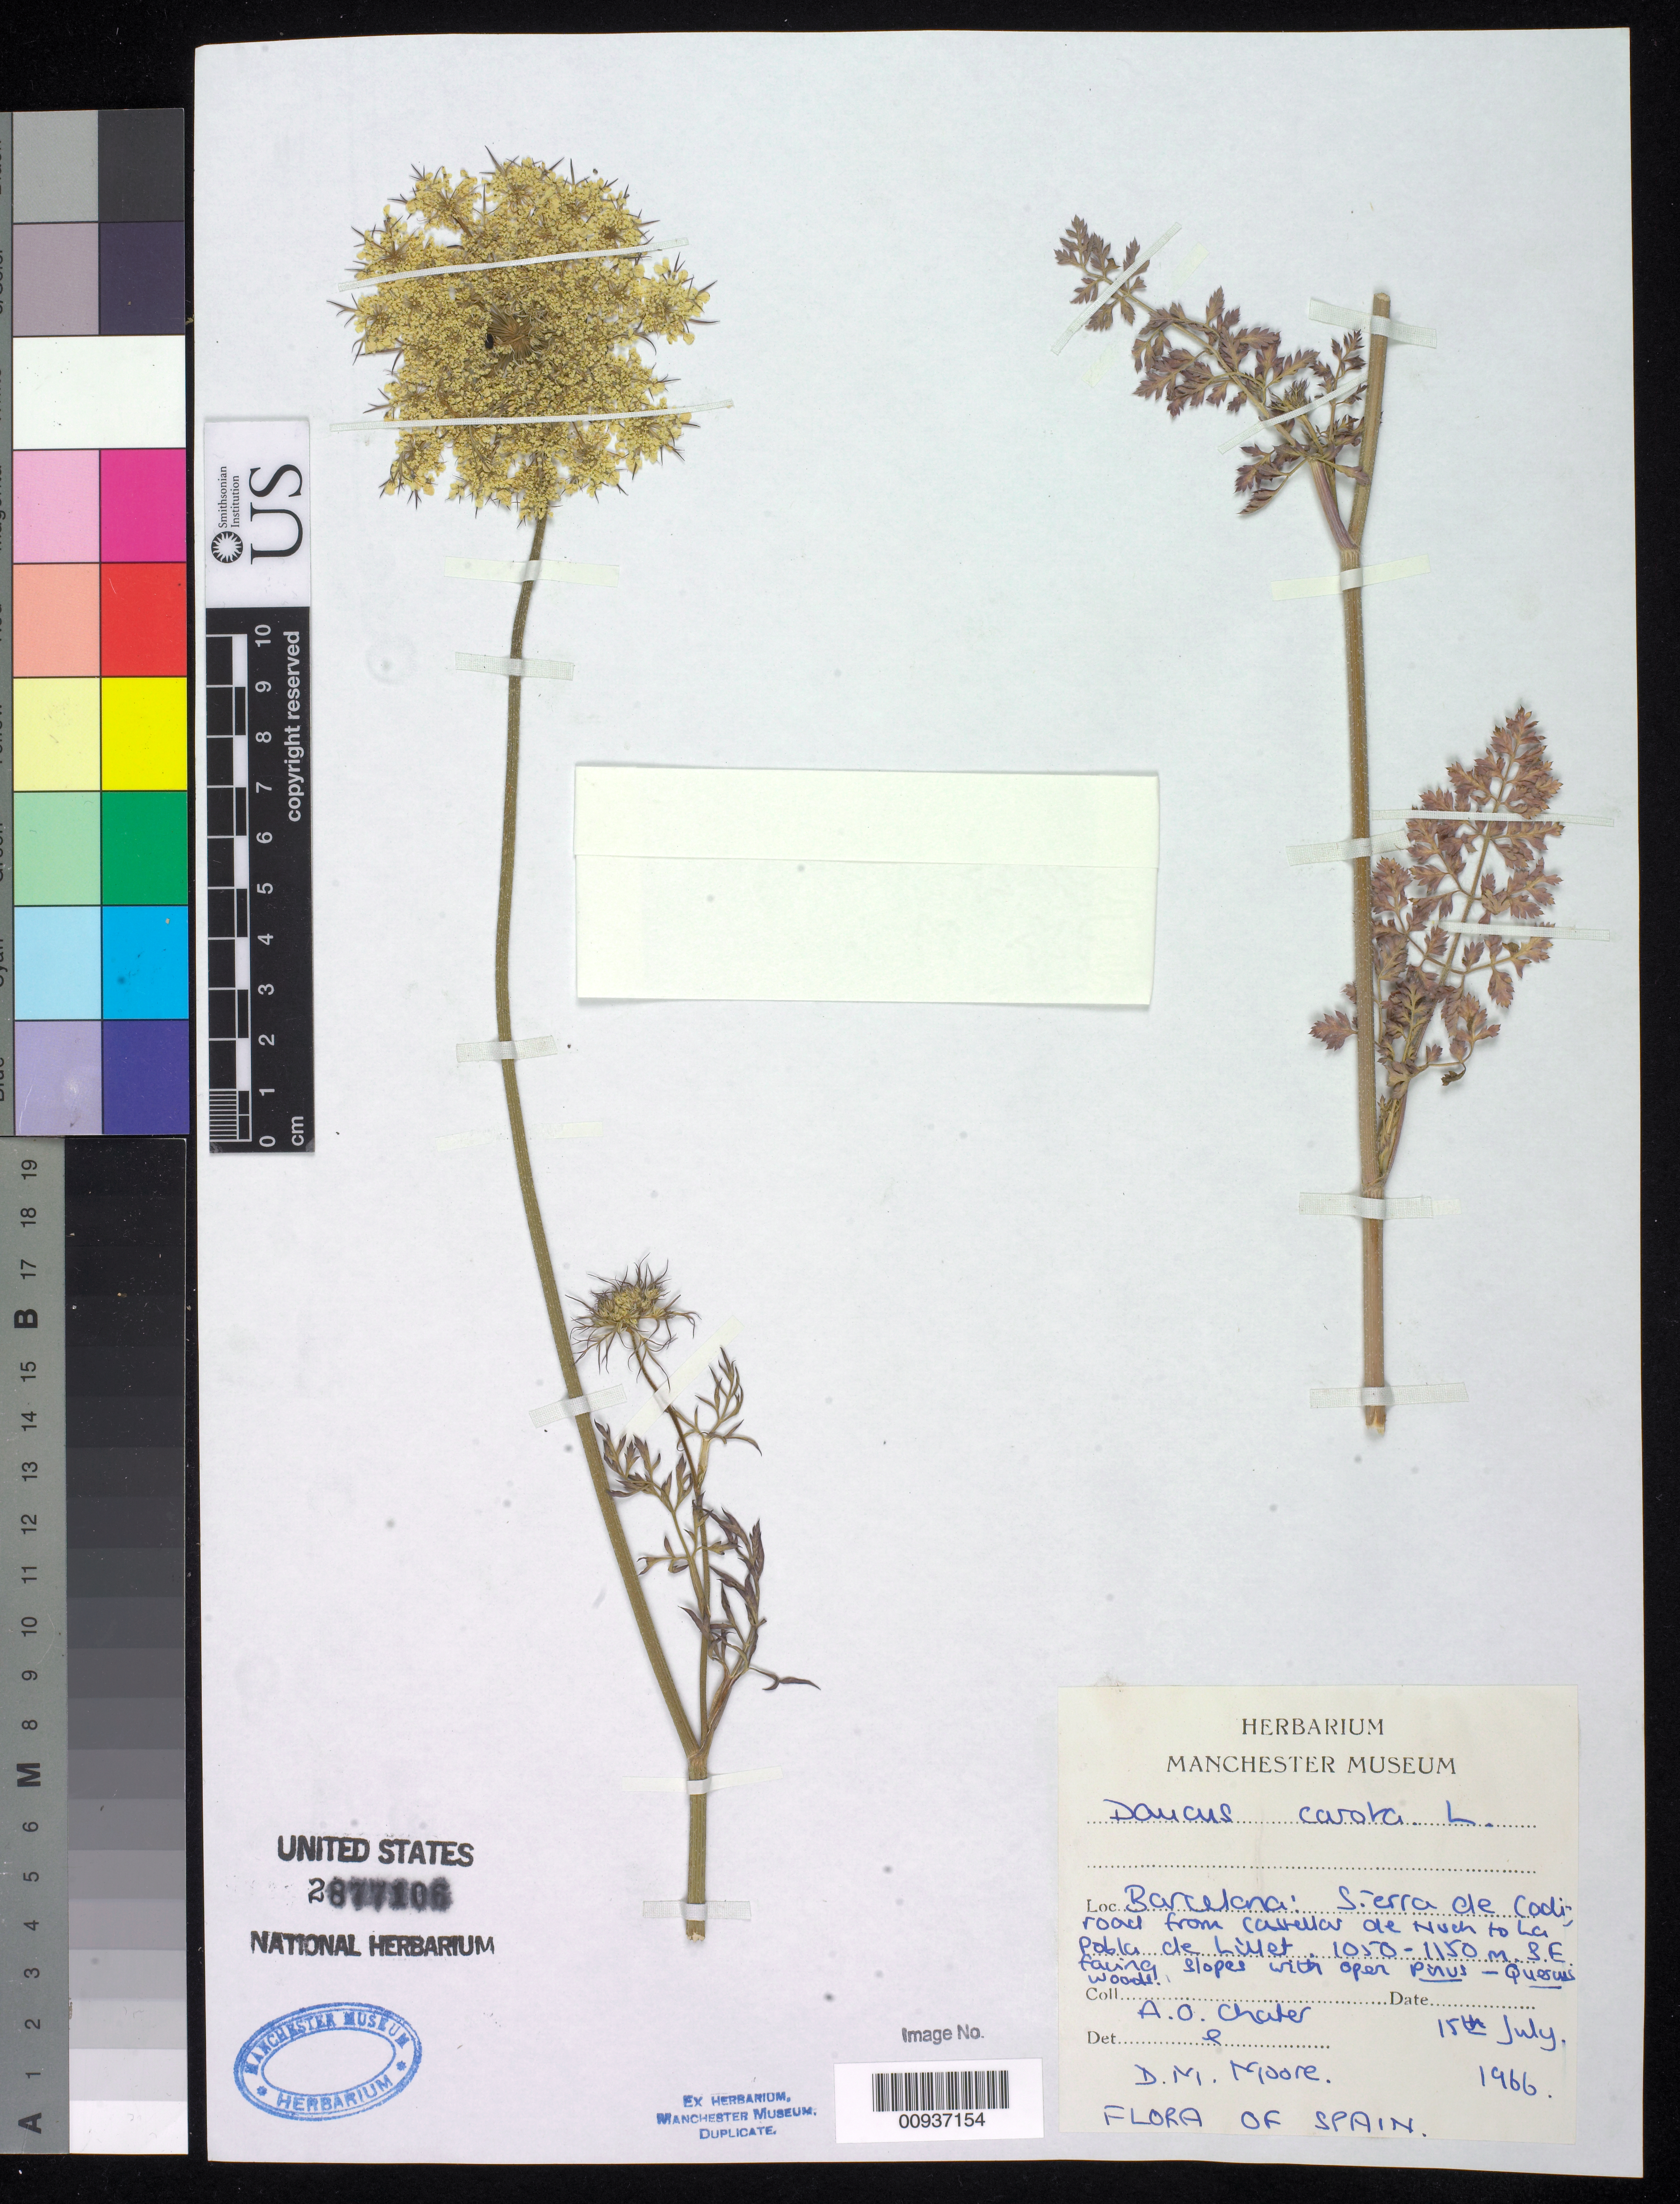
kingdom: Plantae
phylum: Tracheophyta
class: Magnoliopsida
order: Apiales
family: Apiaceae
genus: Daucus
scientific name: Daucus carota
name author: L.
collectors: A. O. Chater & D. Moore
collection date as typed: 15 Jul 1966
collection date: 1966-07-15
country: Spain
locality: Barcelona: sierra de Codi, road from castellas de Nuch to La Pobla de Lillet. S.E. facing slopes with open pinus.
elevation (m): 1050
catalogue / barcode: US 2877106